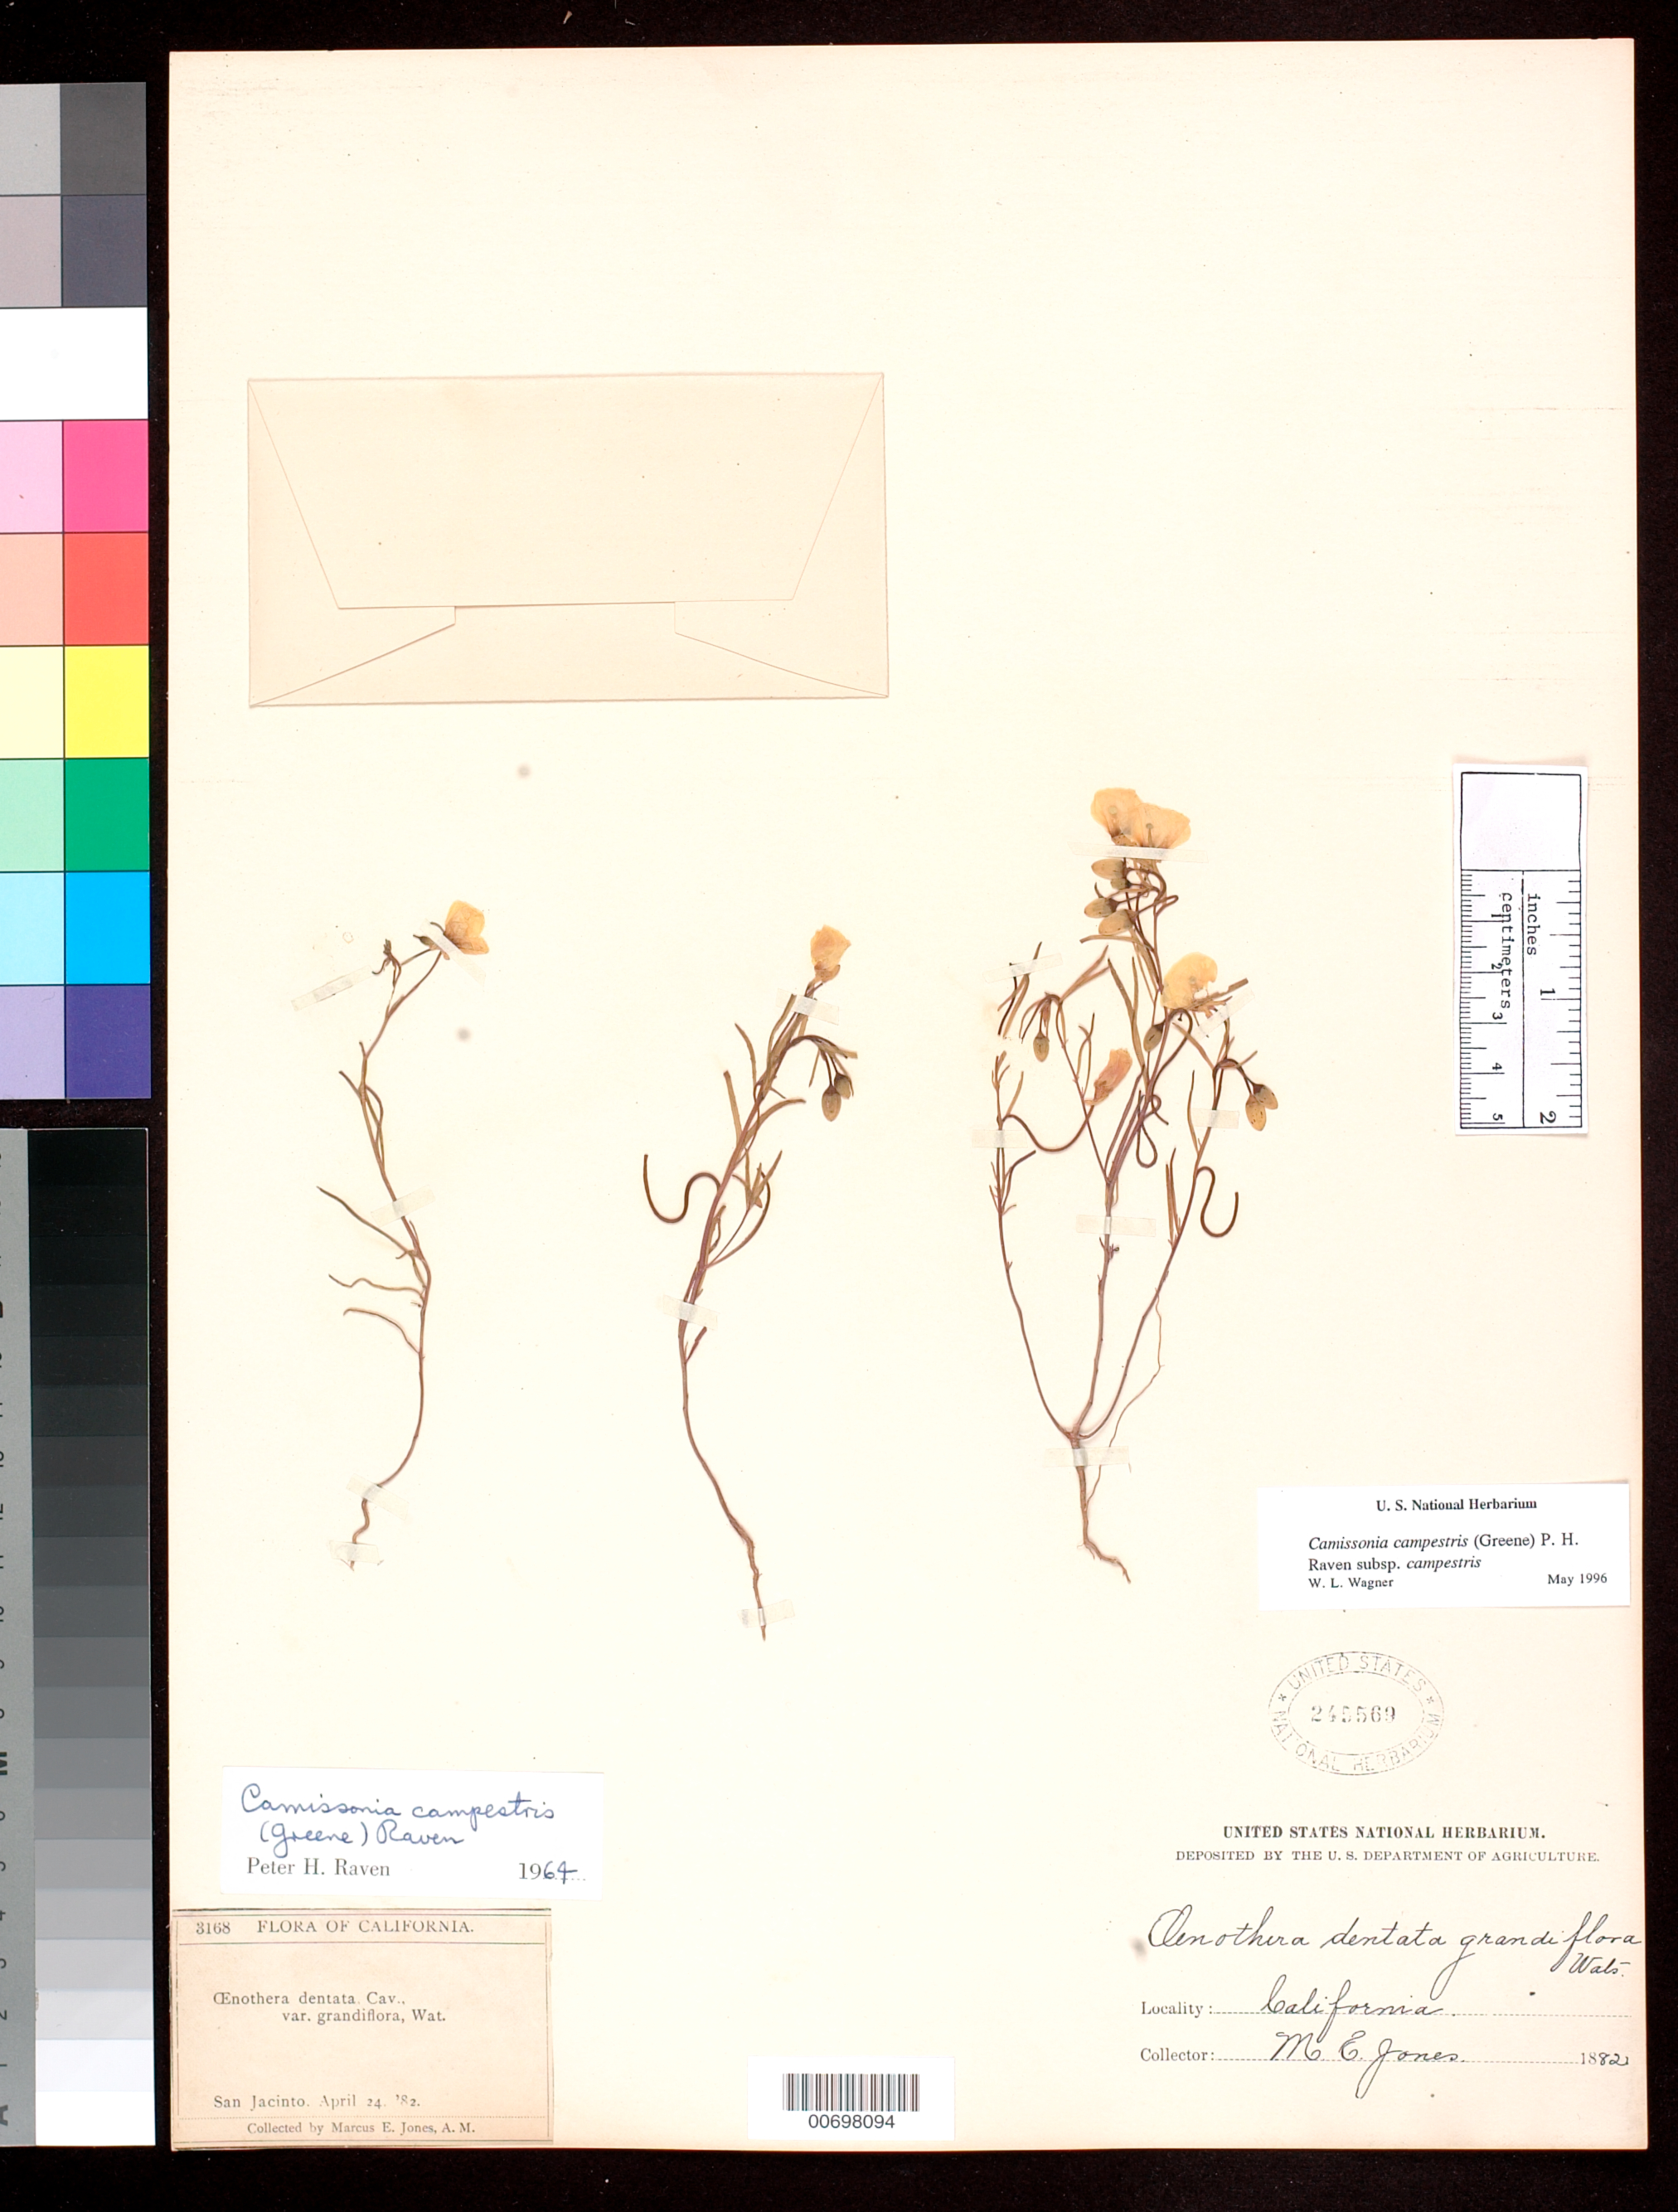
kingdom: Plantae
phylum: Tracheophyta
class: Magnoliopsida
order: Myrtales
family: Onagraceae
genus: Camissonia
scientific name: Camissonia campestris subsp. campestris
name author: (Greene) P.H. Raven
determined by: Wagner, W. L., (BOT), Smithsonian Institution - National Museum of Natural History (UNITED STATES)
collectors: M. E. Jones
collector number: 3168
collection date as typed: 24 Apr 1882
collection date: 1882-04-24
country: United States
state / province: California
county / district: Riverside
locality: San Jacinto.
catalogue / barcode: US 245569